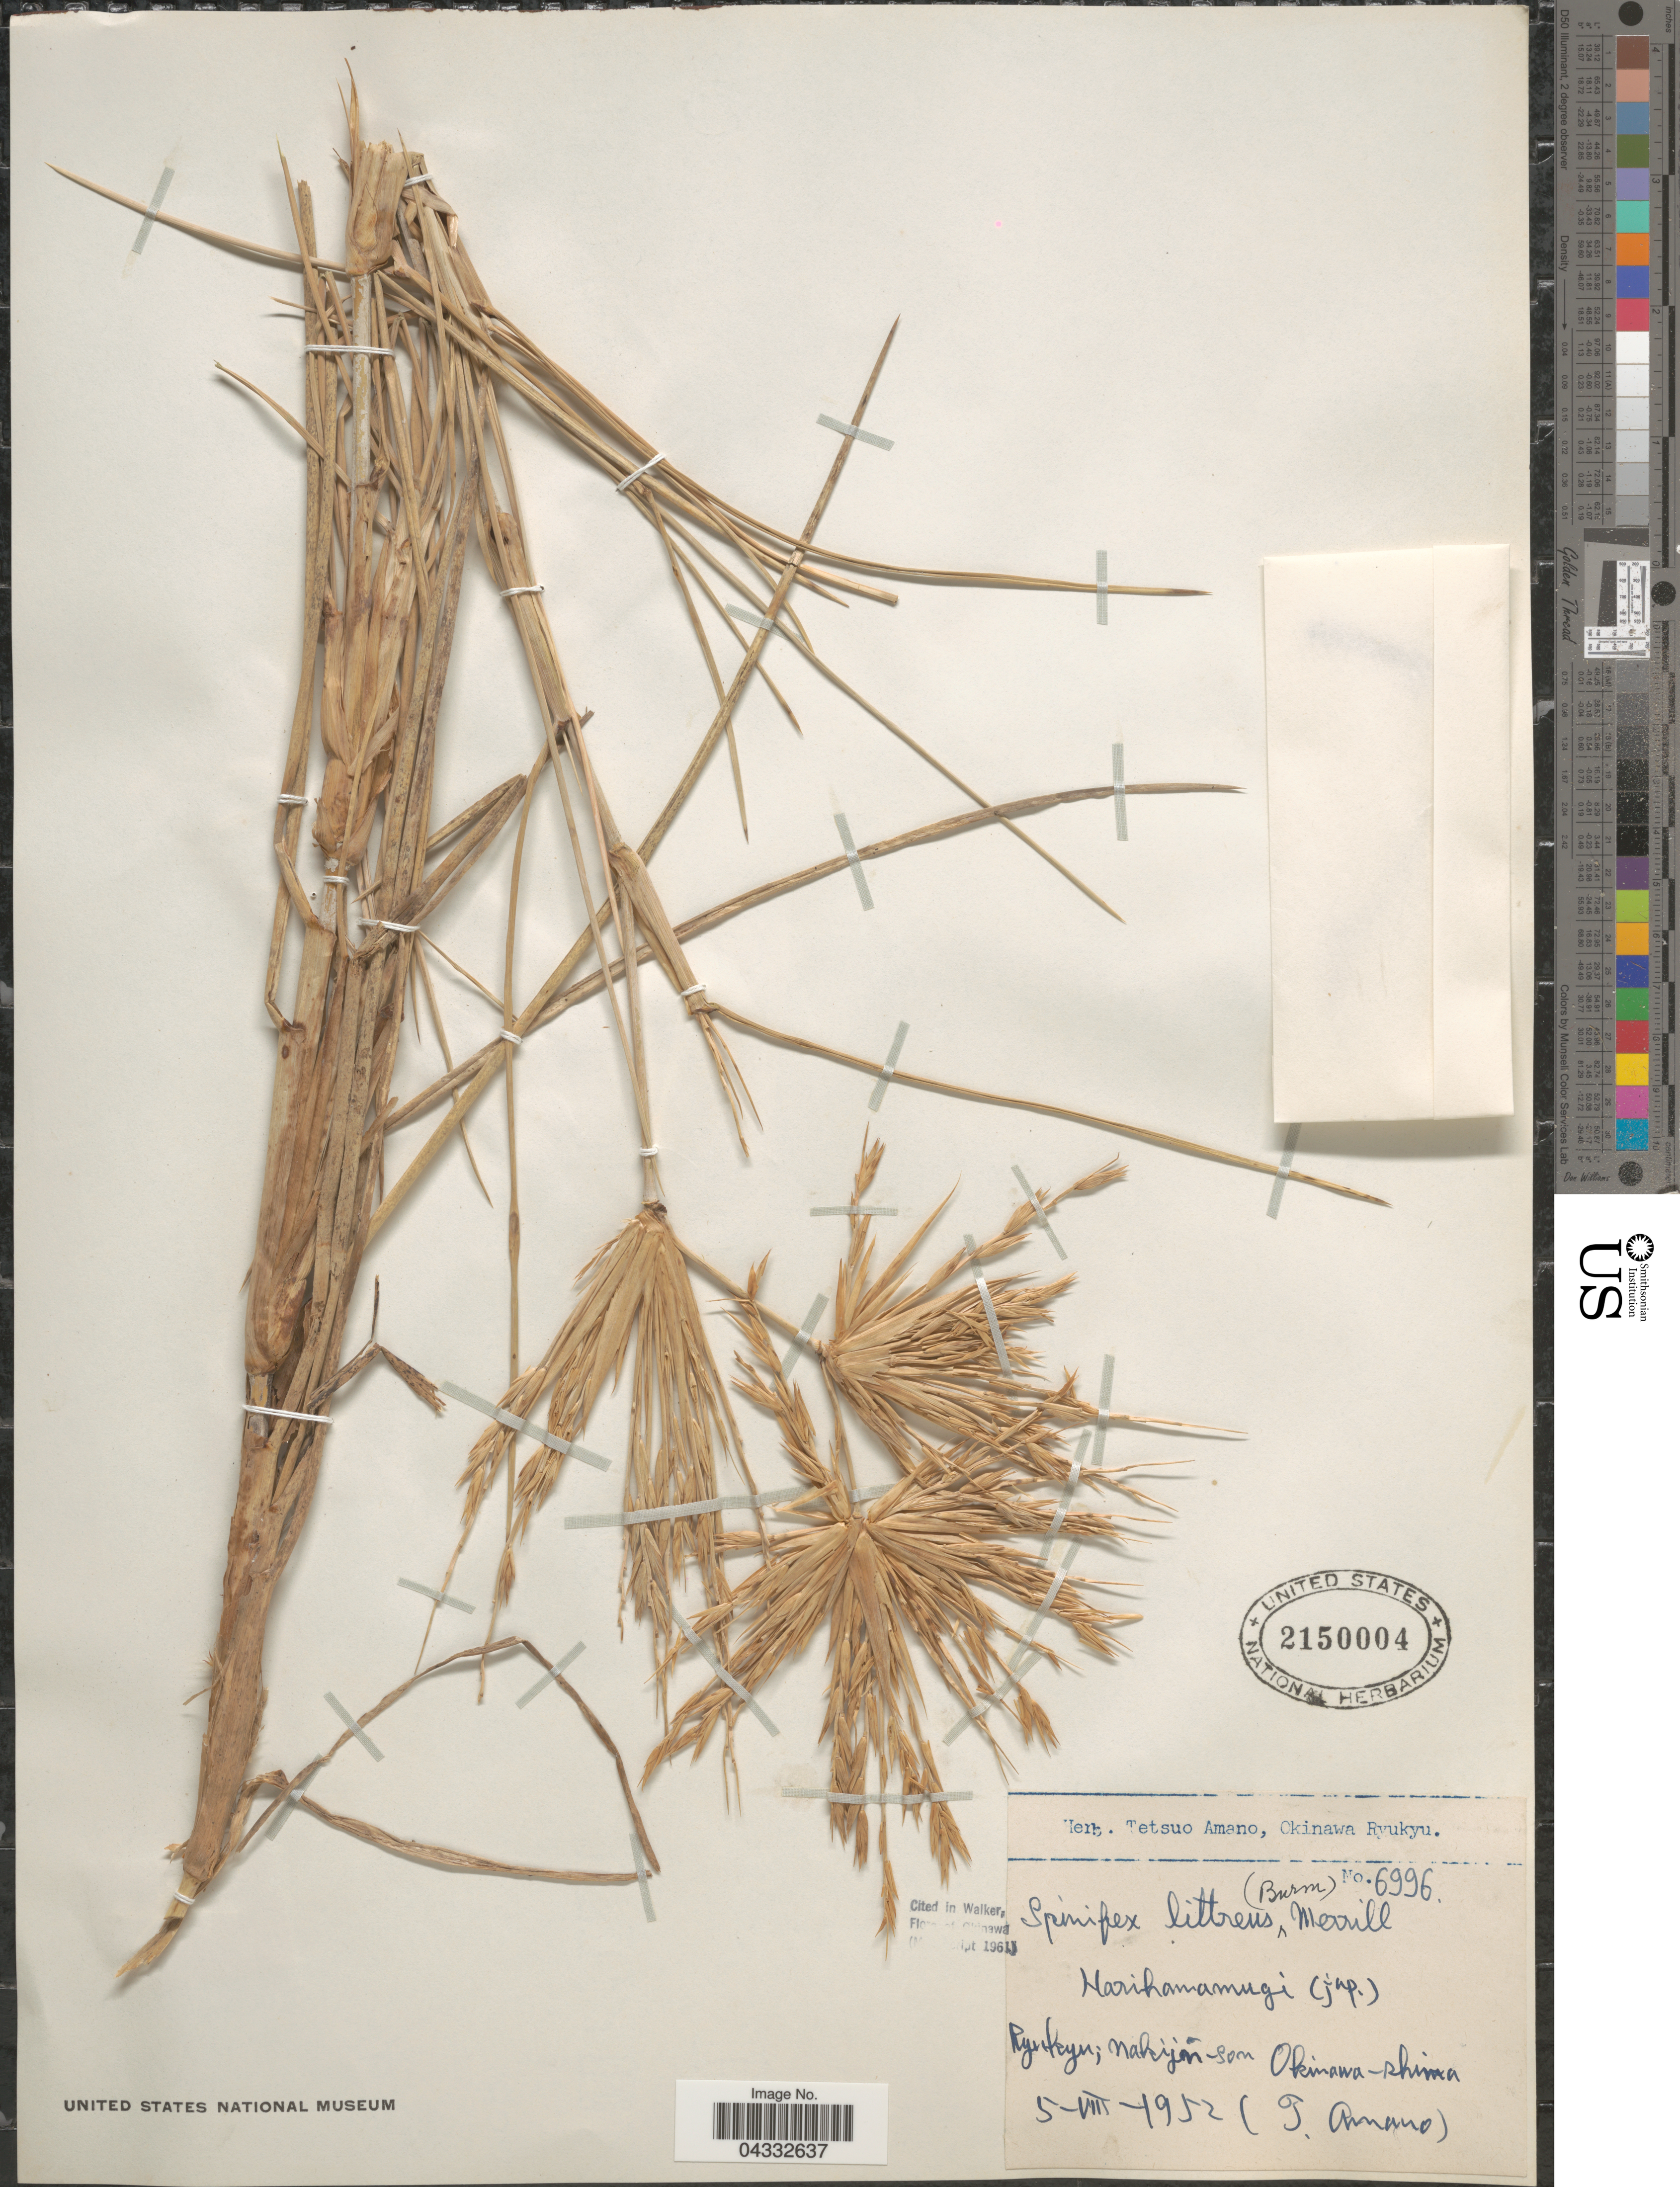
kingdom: Plantae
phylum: Tracheophyta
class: Liliopsida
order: Poales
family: Poaceae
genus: Spinifex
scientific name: Spinifex littoreus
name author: (Burm. f.) Merr.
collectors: T. Amano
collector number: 6996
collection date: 1952-08-05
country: Japan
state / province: Okinawa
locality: Ryukyu; Nakijan-son. Okinawa-shima.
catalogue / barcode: US 2150004